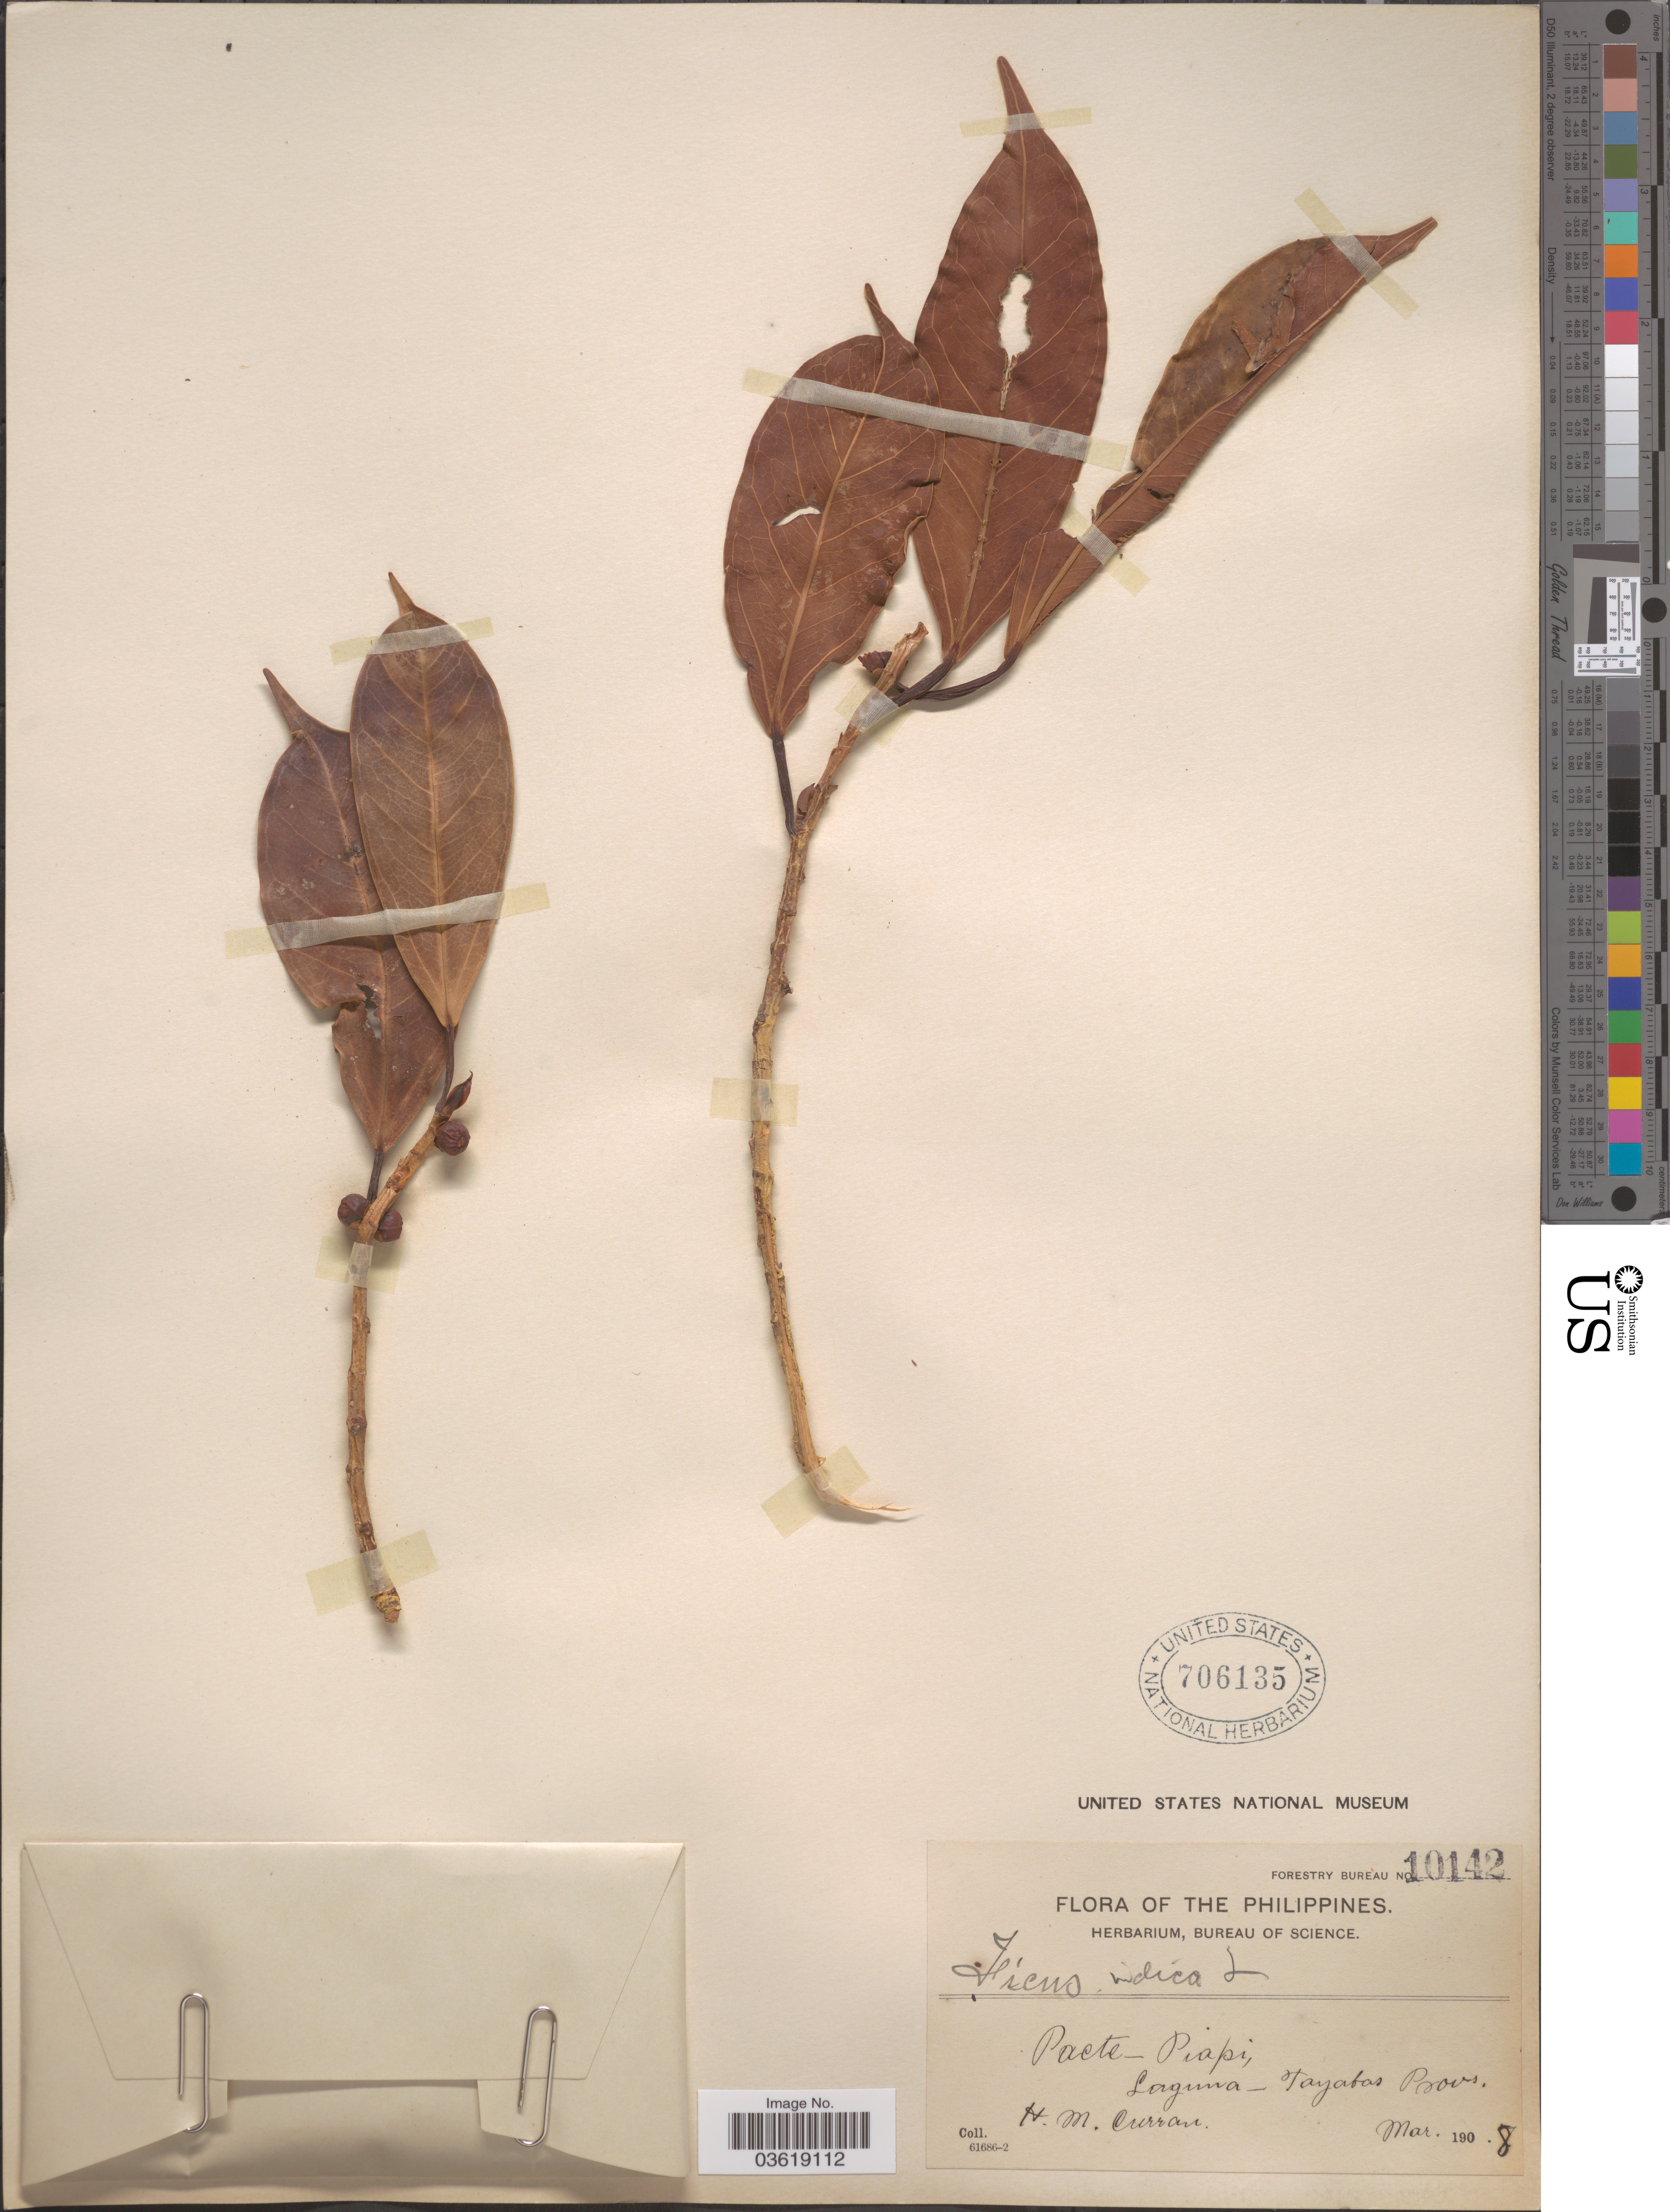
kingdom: Plantae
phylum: Tracheophyta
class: Magnoliopsida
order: Rosales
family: Moraceae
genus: Ficus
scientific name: Ficus indica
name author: L.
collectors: H. M. Curran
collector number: Forestry Bureau 10142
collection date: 1908-03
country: Philippines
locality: Paete-Piapi, Laguna-Tayabas Provs.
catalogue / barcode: US 706135